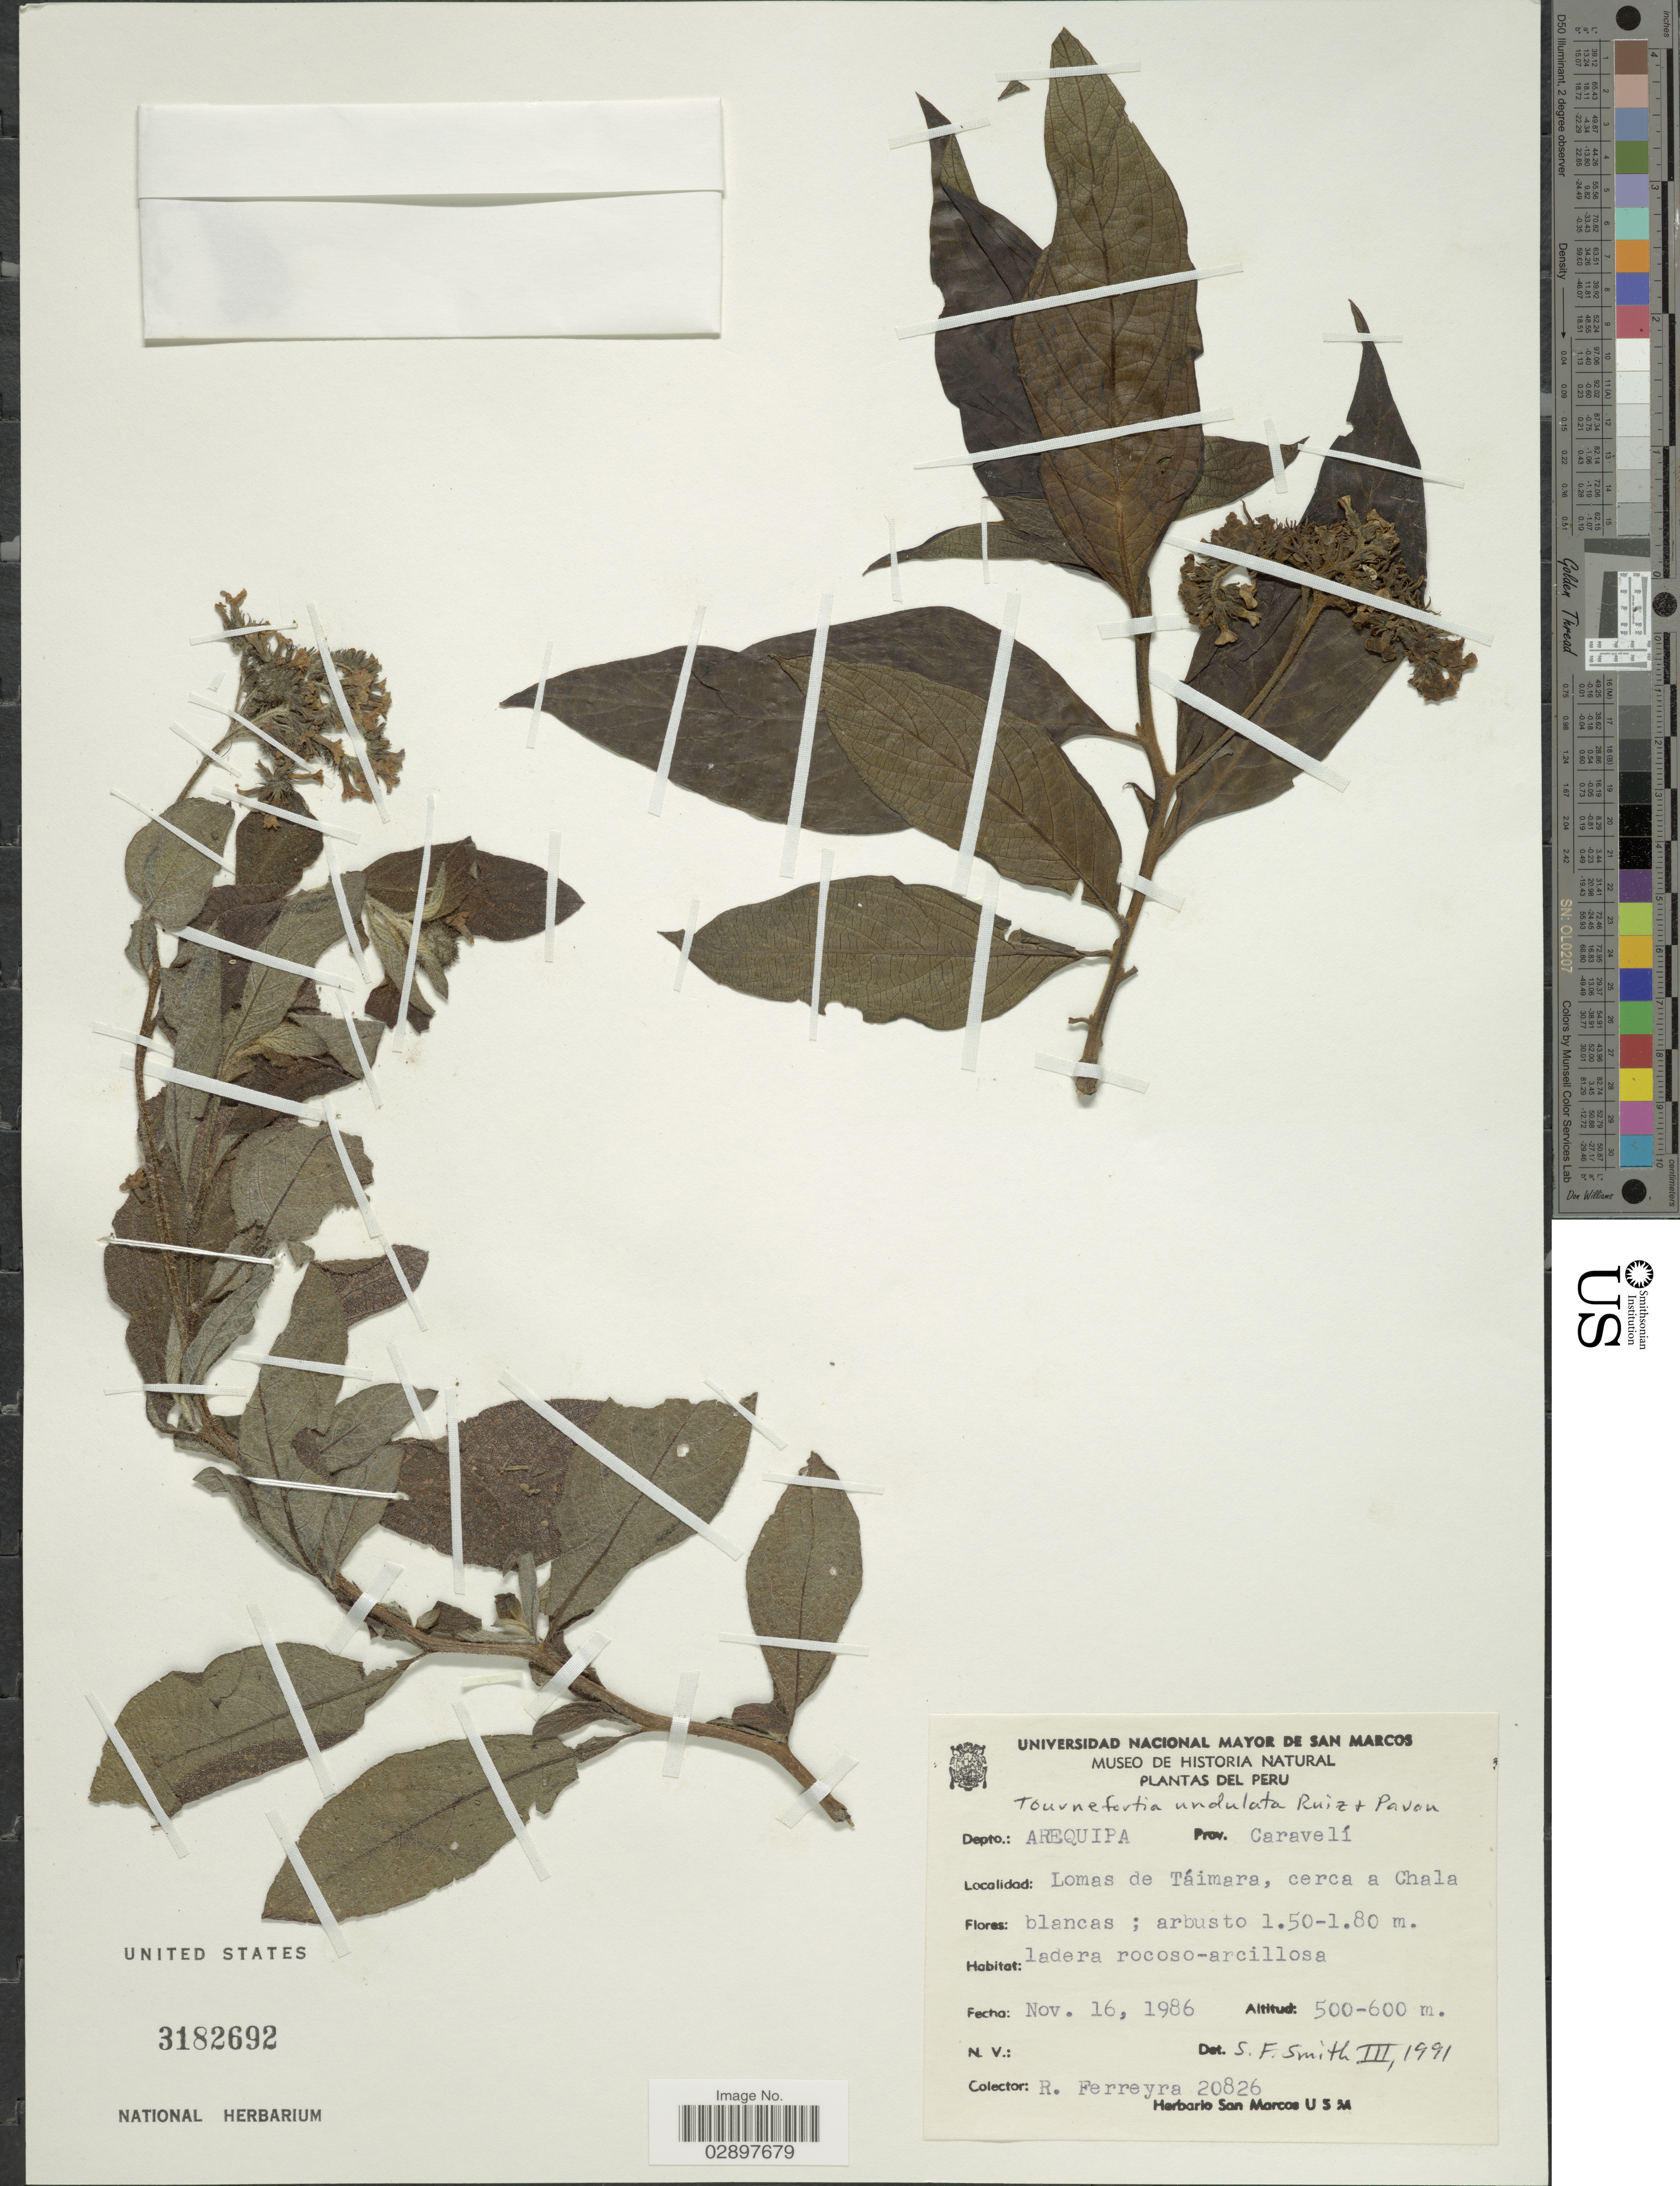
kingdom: Plantae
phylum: Tracheophyta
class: Magnoliopsida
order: Boraginales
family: Heliotropiaceae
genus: Tournefortia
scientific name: Tournefortia undulata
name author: Benth.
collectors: R. A. Ferreyra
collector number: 20826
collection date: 1986-11-16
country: Peru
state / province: Arequipa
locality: Depto.: Arequipa, Prov.: Caravelí. Lomas de Táimara, cerca a Chala.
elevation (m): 500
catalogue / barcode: US 3182692